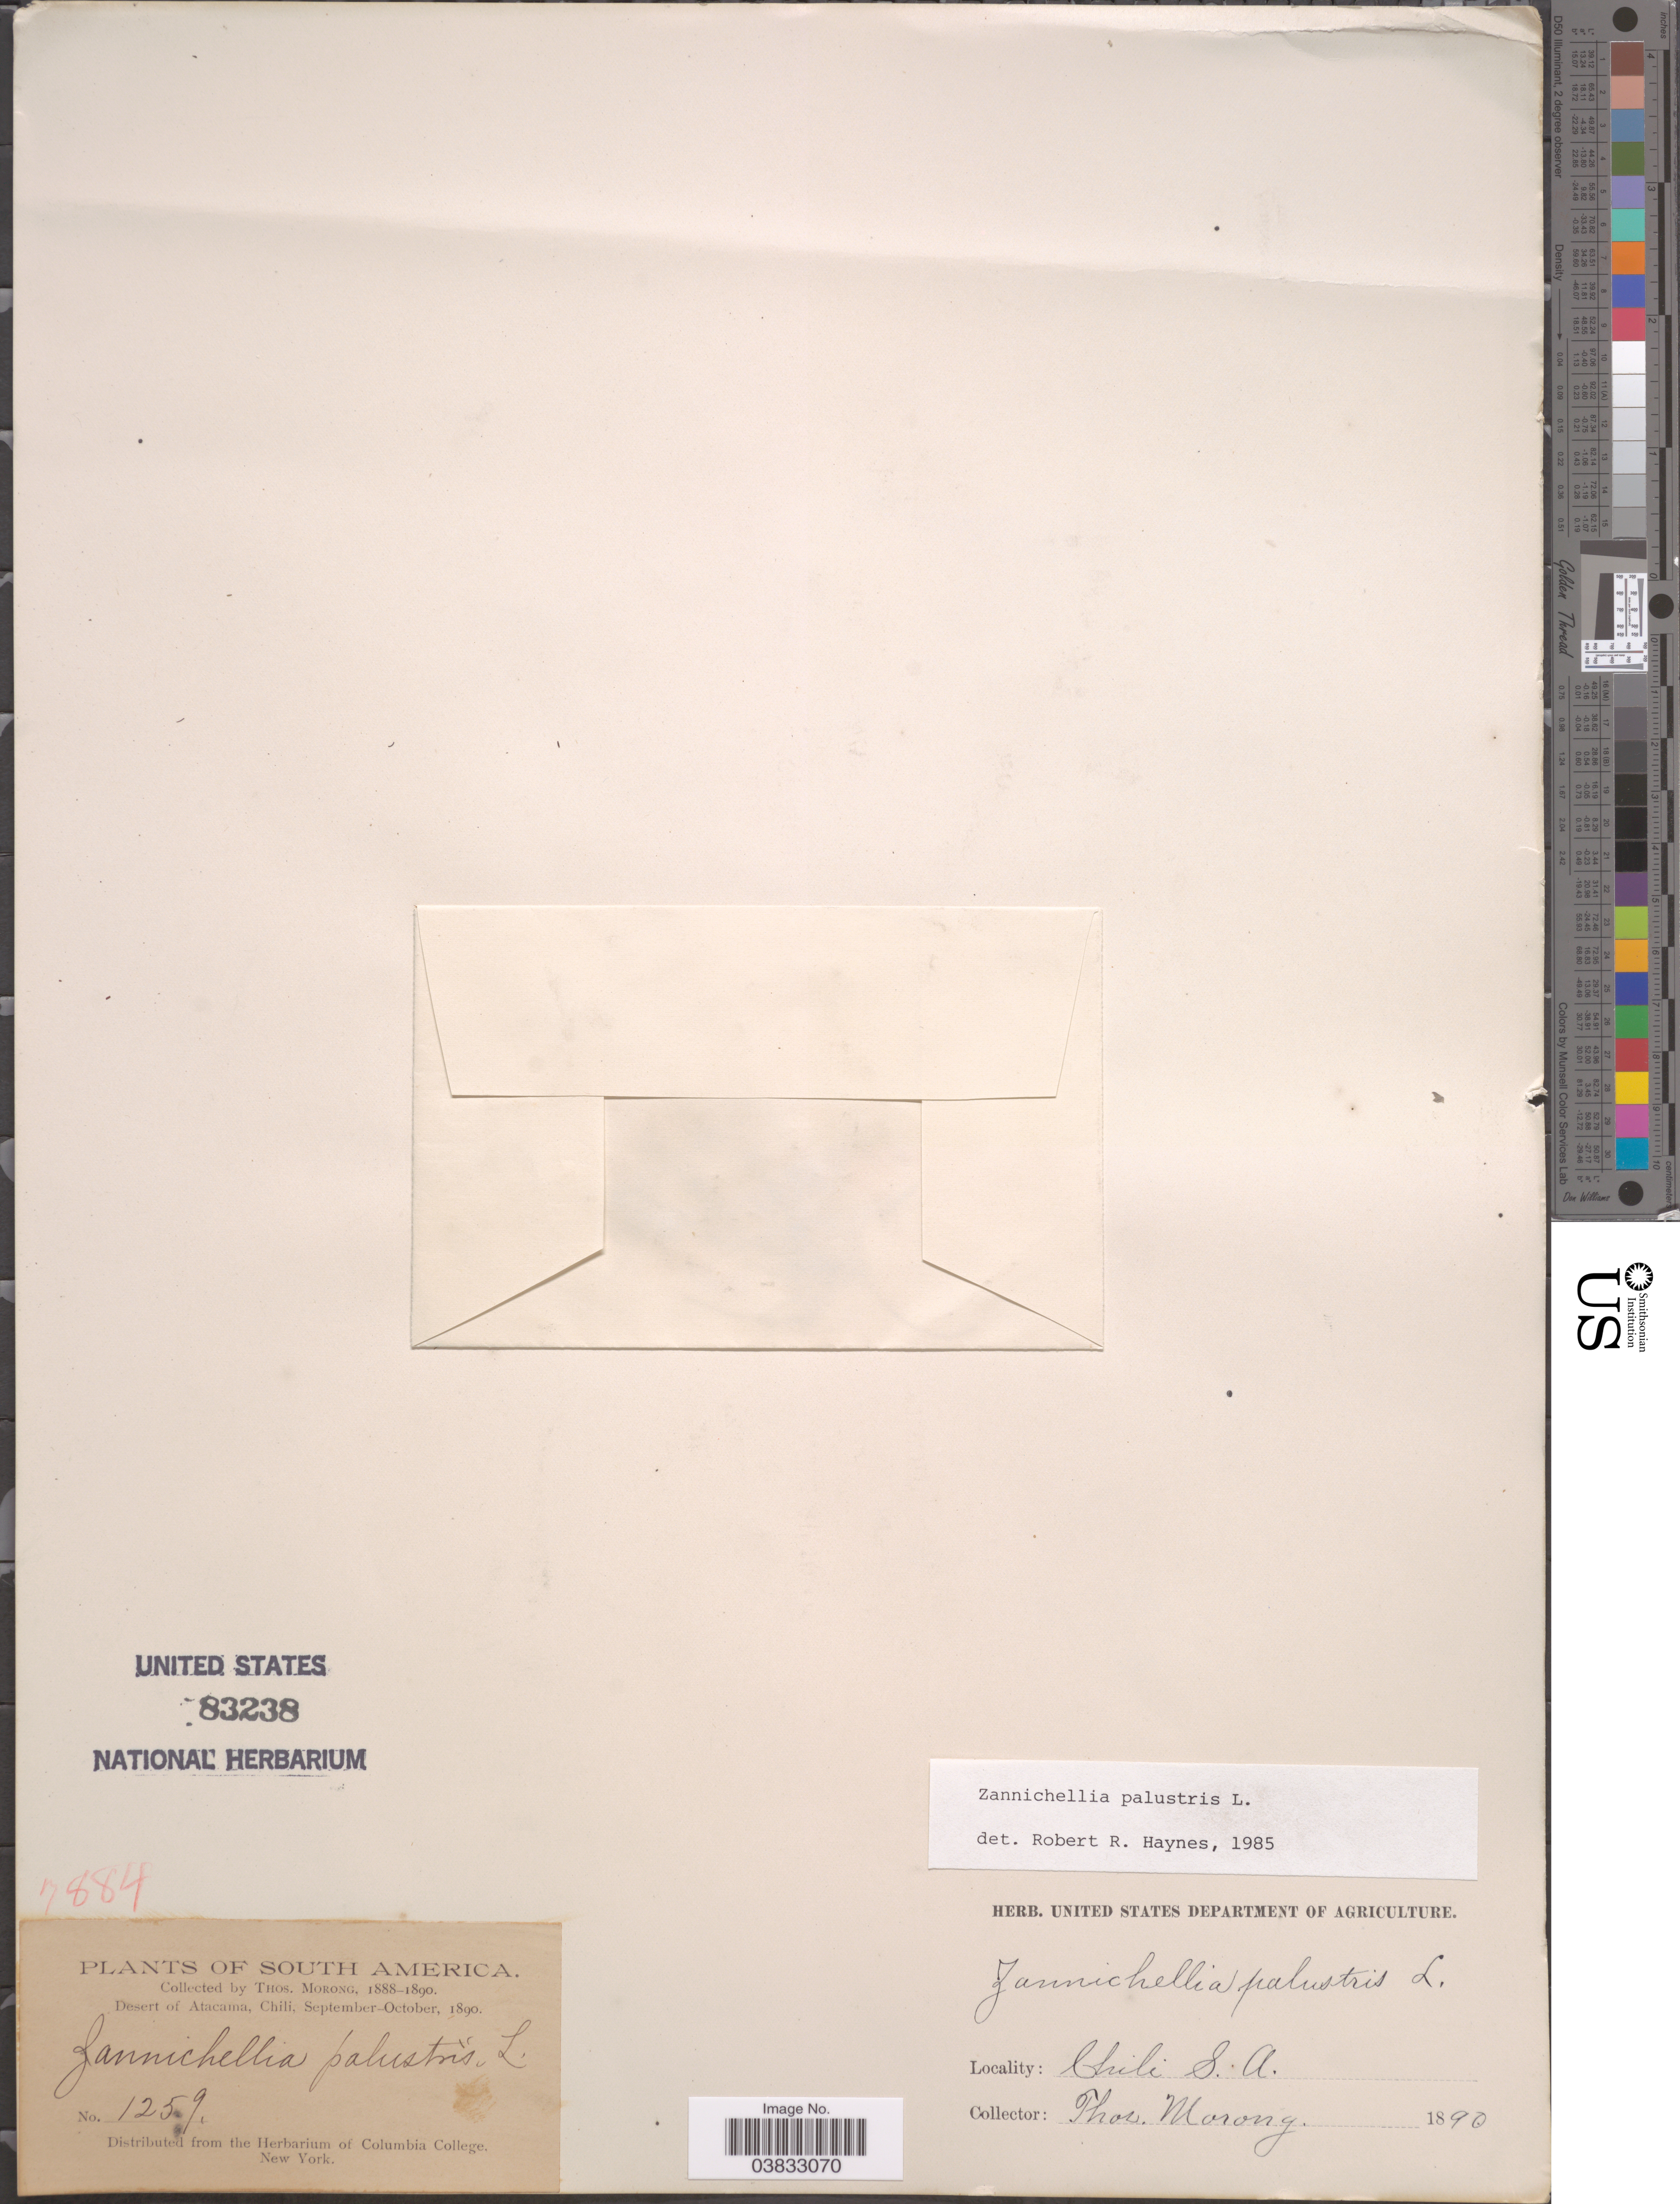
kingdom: Plantae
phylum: Tracheophyta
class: Liliopsida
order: Alismatales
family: Potamogetonaceae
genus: Zannichellia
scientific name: Zannichellia palustris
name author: L.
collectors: ex herb. T. Morong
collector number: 1259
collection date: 1890-09/1890-10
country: Chile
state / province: Atacama (III)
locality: Desert of Atacama.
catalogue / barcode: US 83238